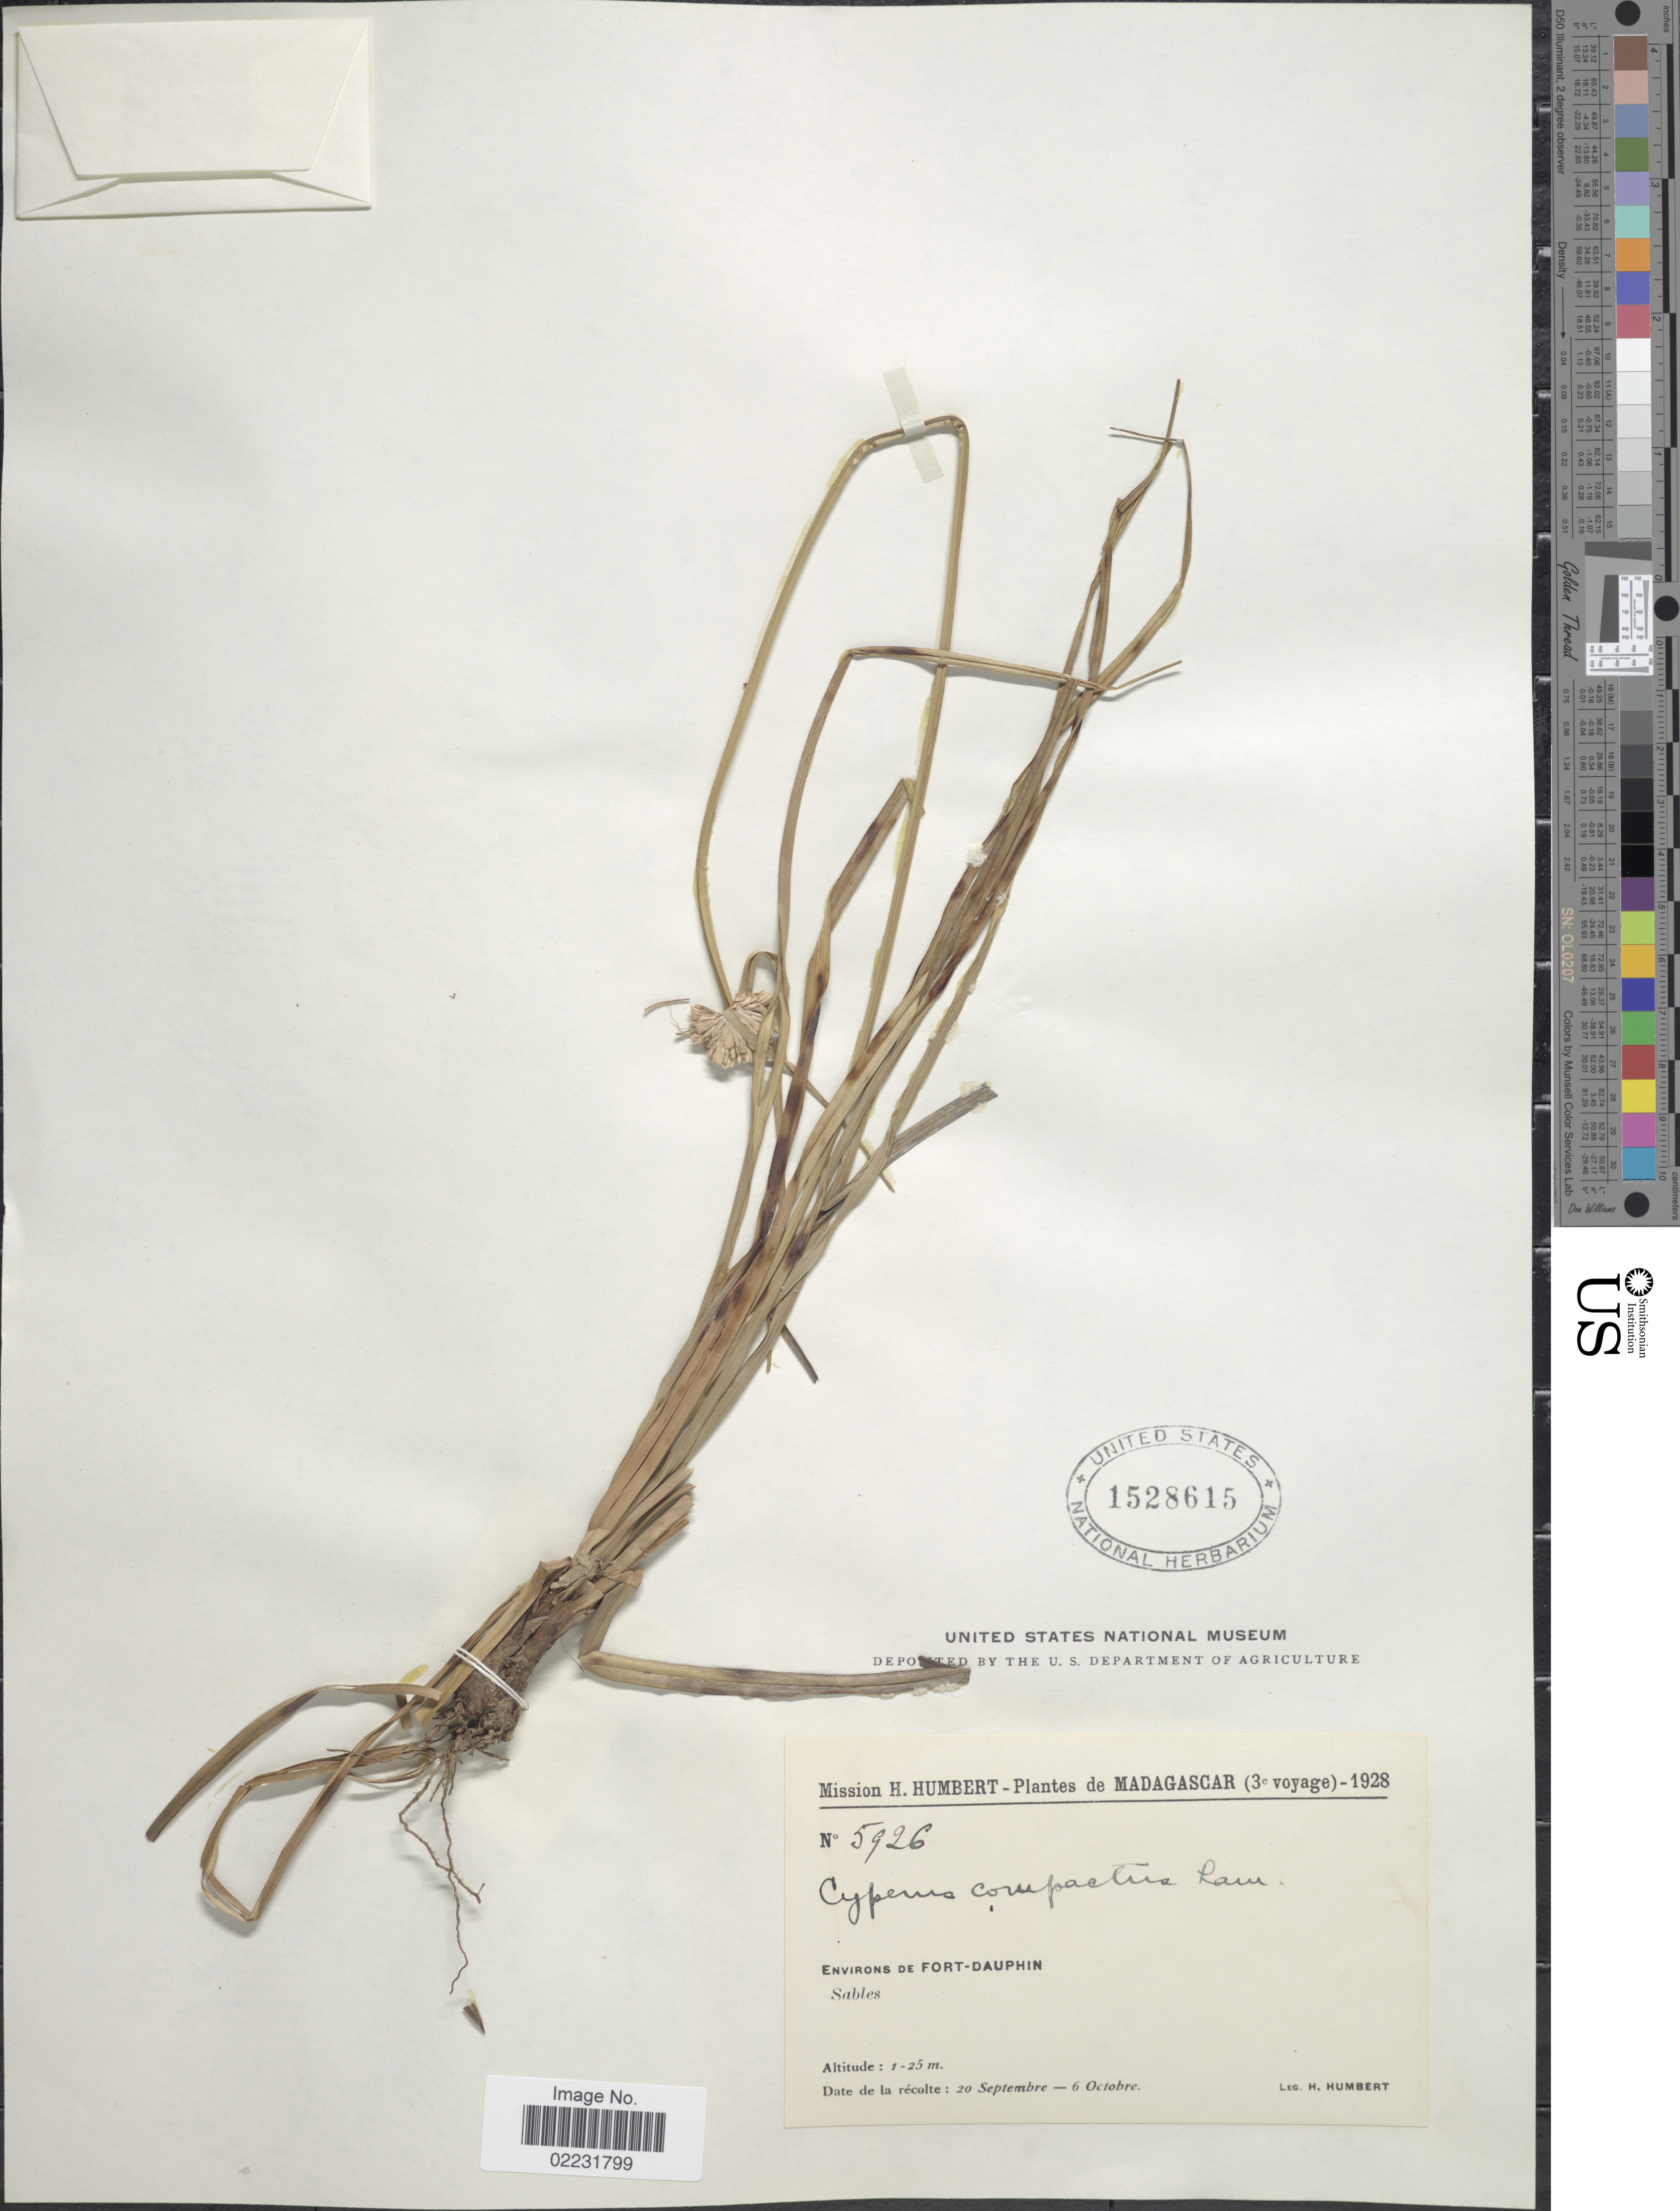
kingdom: Plantae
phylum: Tracheophyta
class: Liliopsida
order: Poales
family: Cyperaceae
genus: Cyperus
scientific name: Cyperus obtusiflorus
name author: Vahl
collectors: H. Humbert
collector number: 5926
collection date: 1928-09-20/1928-10-06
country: Madagascar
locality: Environs de Fort-Dauphin, Sables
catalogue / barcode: US 1528615